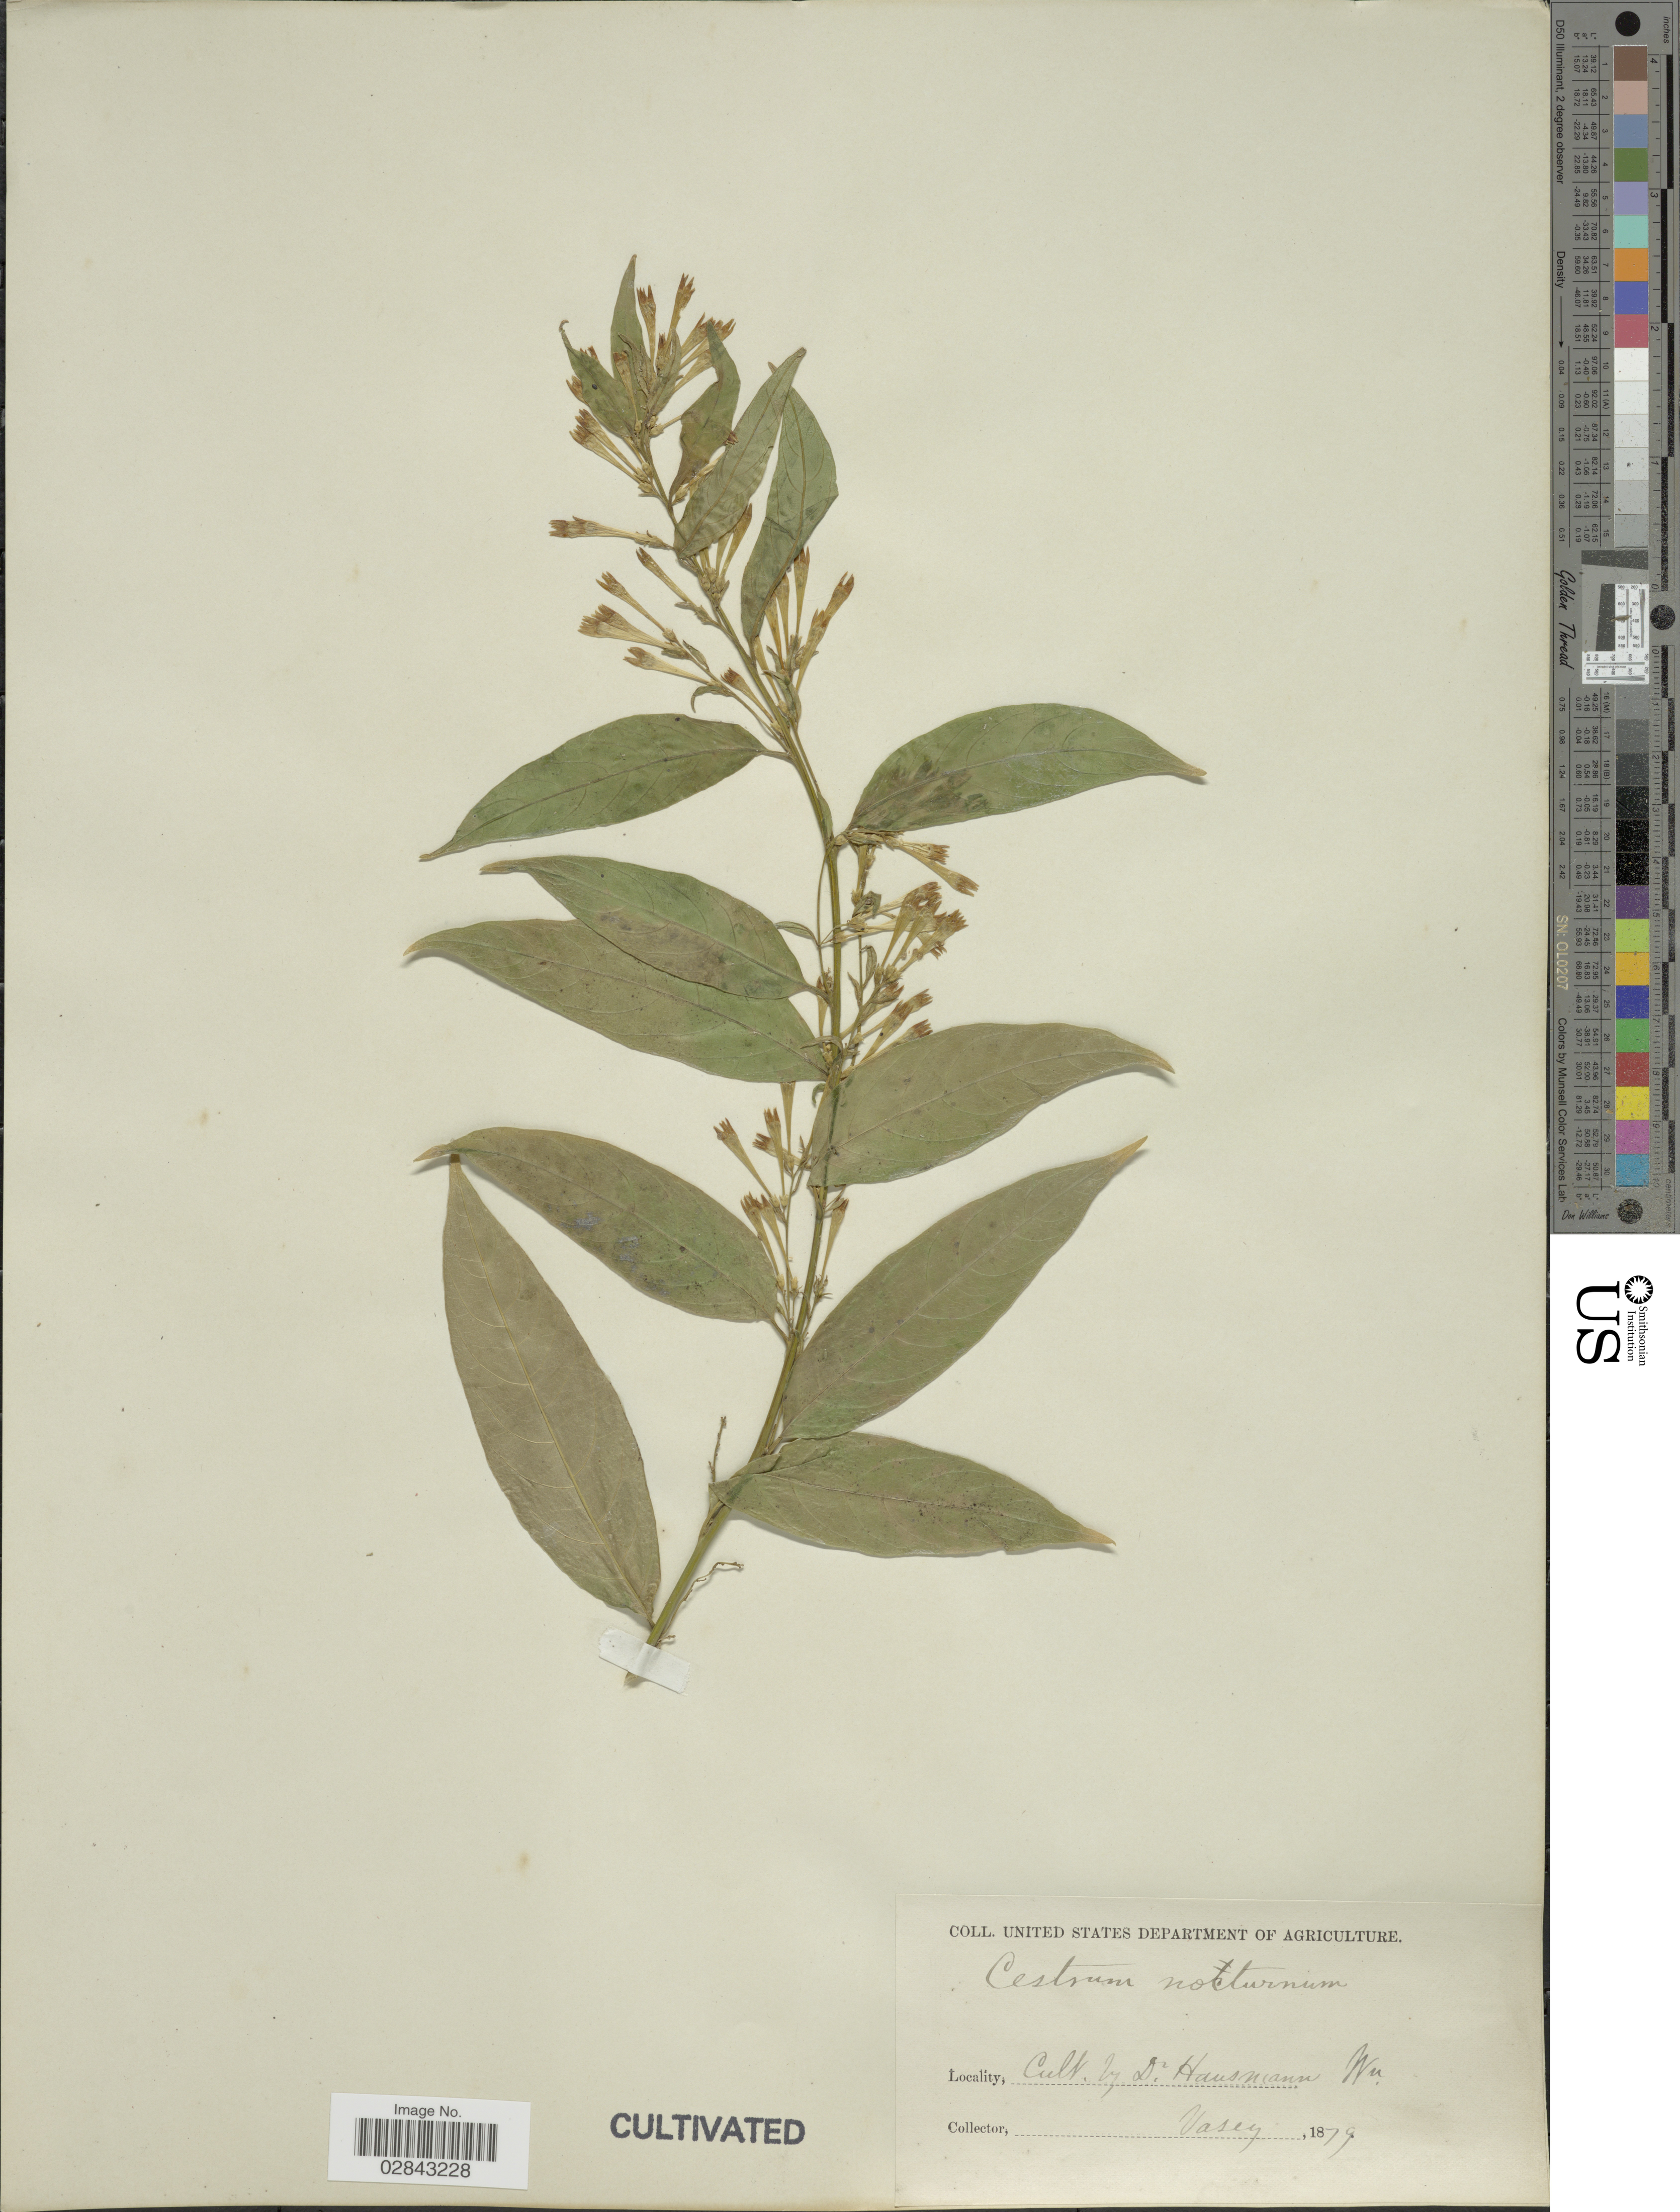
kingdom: Plantae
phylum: Tracheophyta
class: Magnoliopsida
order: Solanales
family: Solanaceae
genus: Cestrum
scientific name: Cestrum nocturnum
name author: L.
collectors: Vasey, --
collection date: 1879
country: United States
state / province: West Virginia